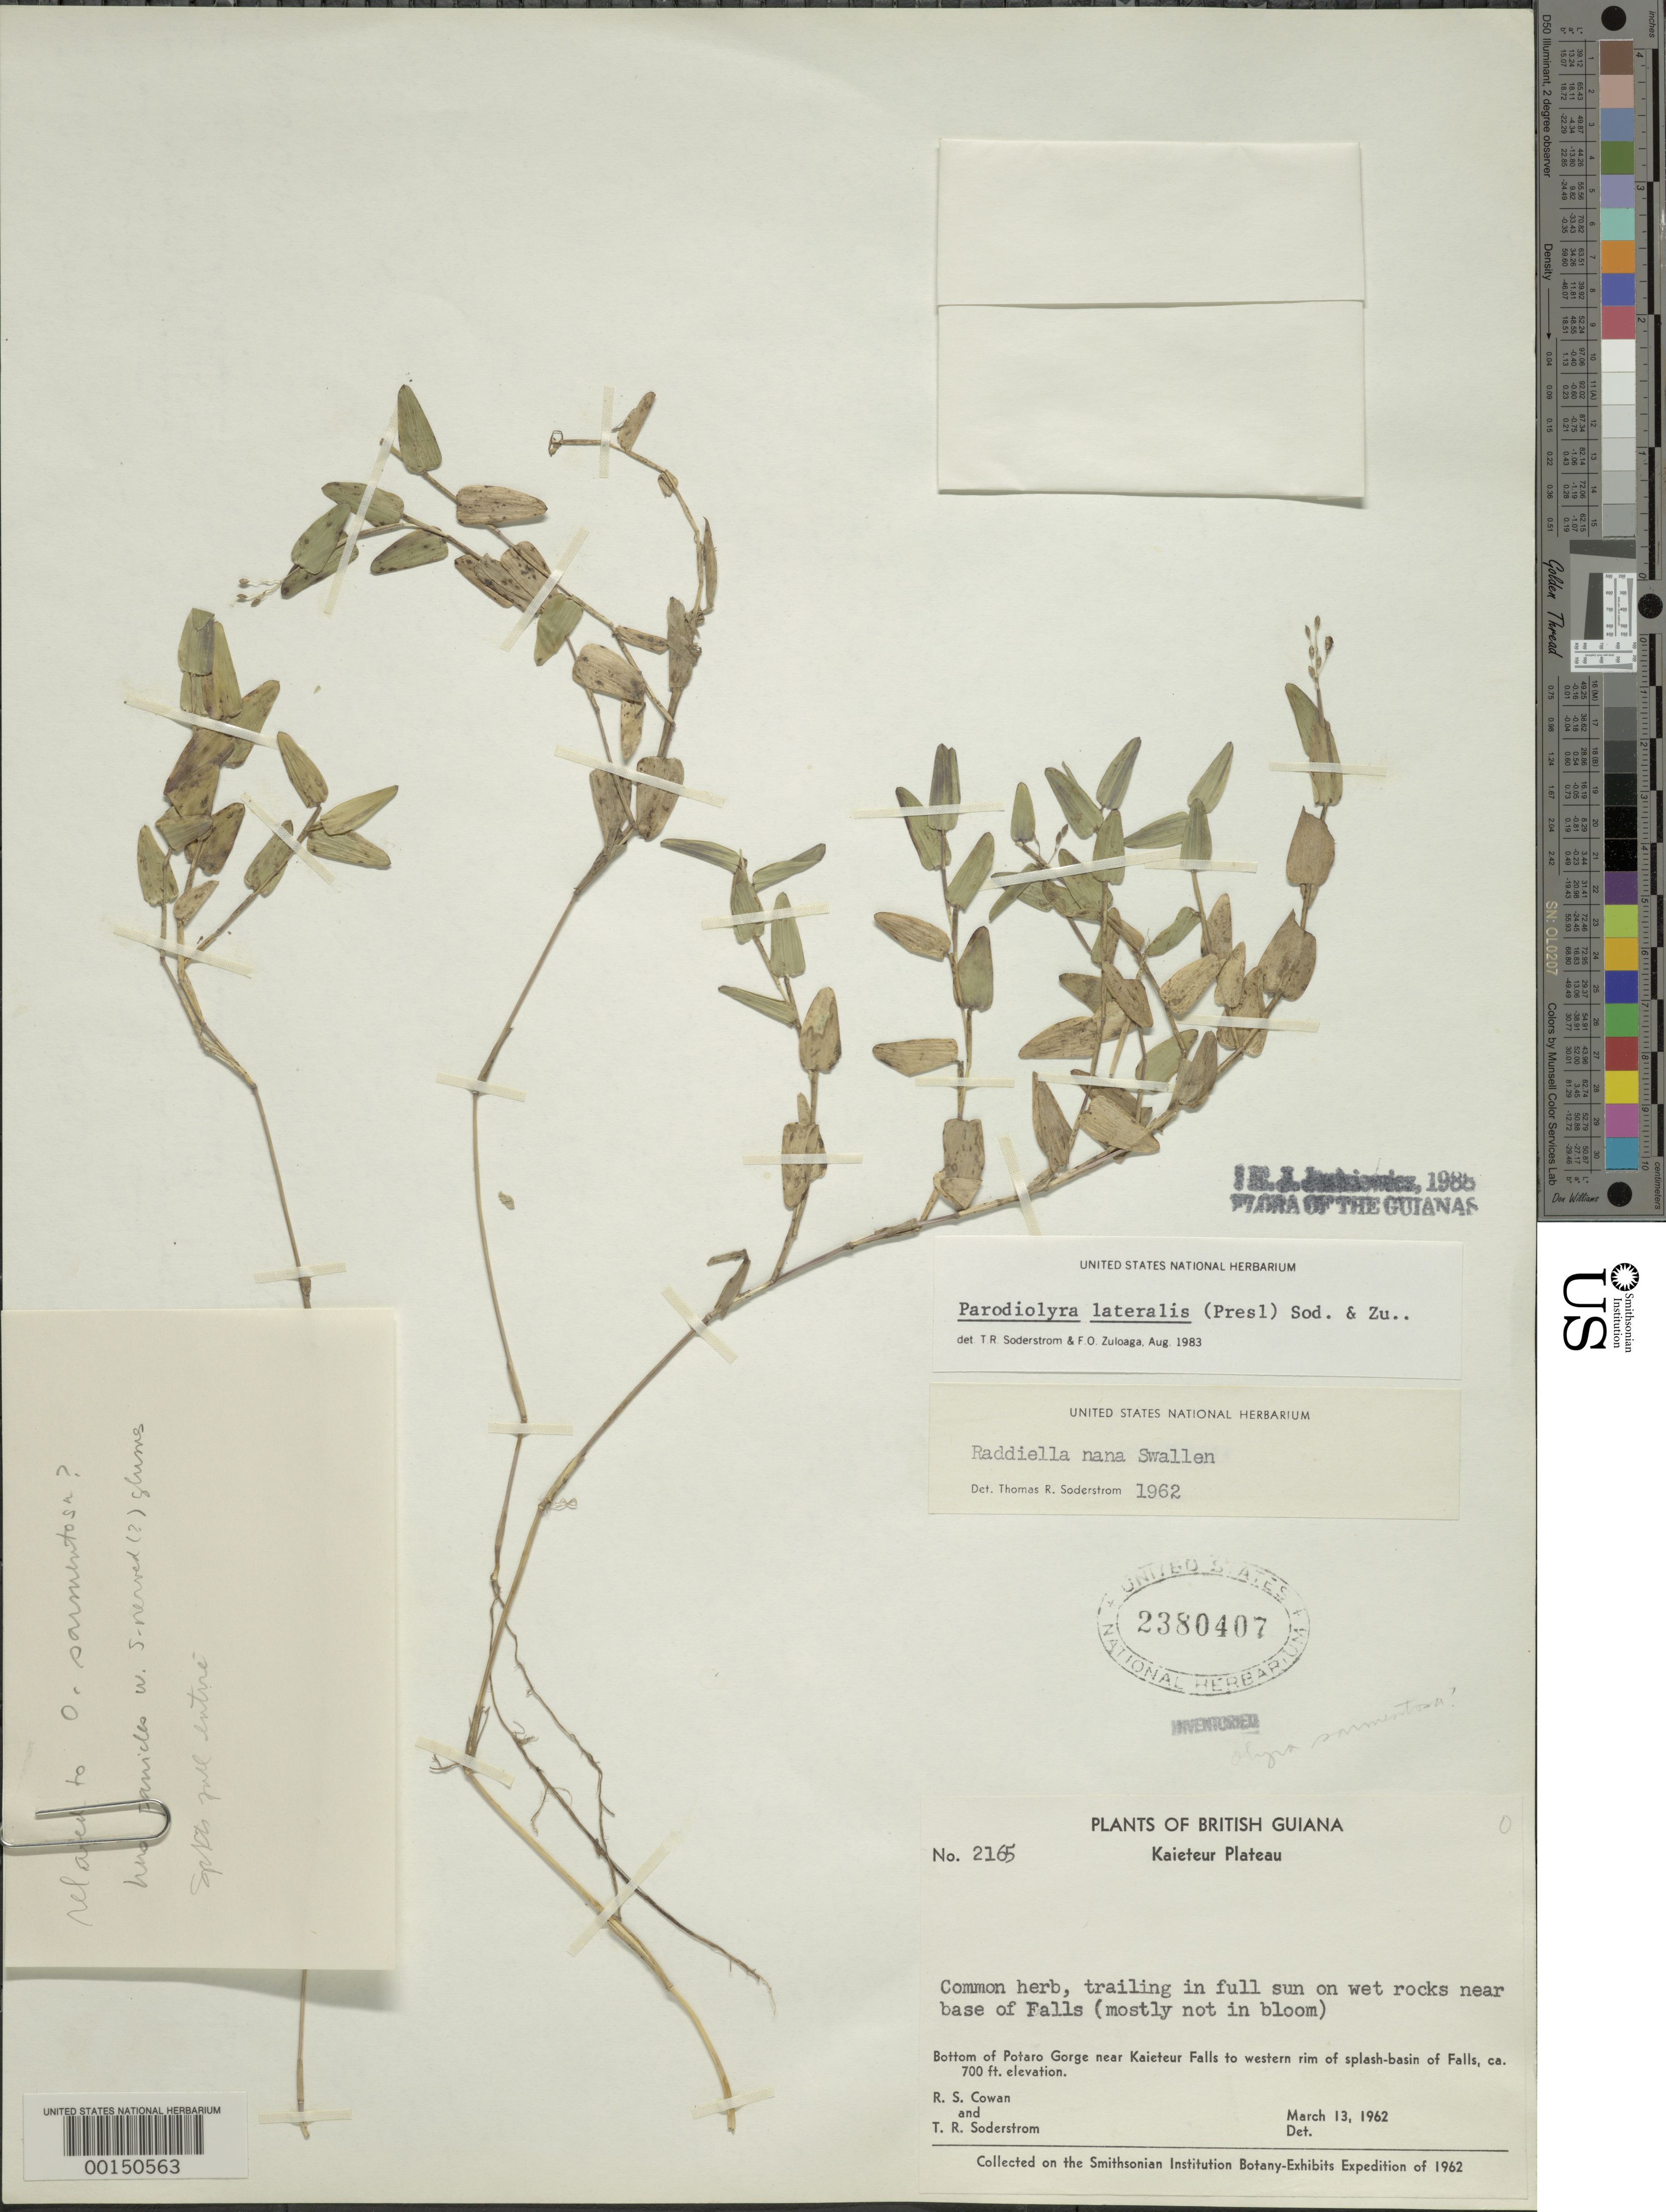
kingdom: Plantae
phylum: Tracheophyta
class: Liliopsida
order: Poales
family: Poaceae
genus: Parodiolyra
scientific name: Parodiolyra lateralis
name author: (J. Presl ex Nees) Soderstr. & Zuloaga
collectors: T. R. Soderstrom & R. S. Cowan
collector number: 2165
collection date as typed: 12 Mar 1962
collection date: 1962-03-12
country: Guyana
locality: Kaieteur Plateau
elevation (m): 214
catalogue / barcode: US 2380407